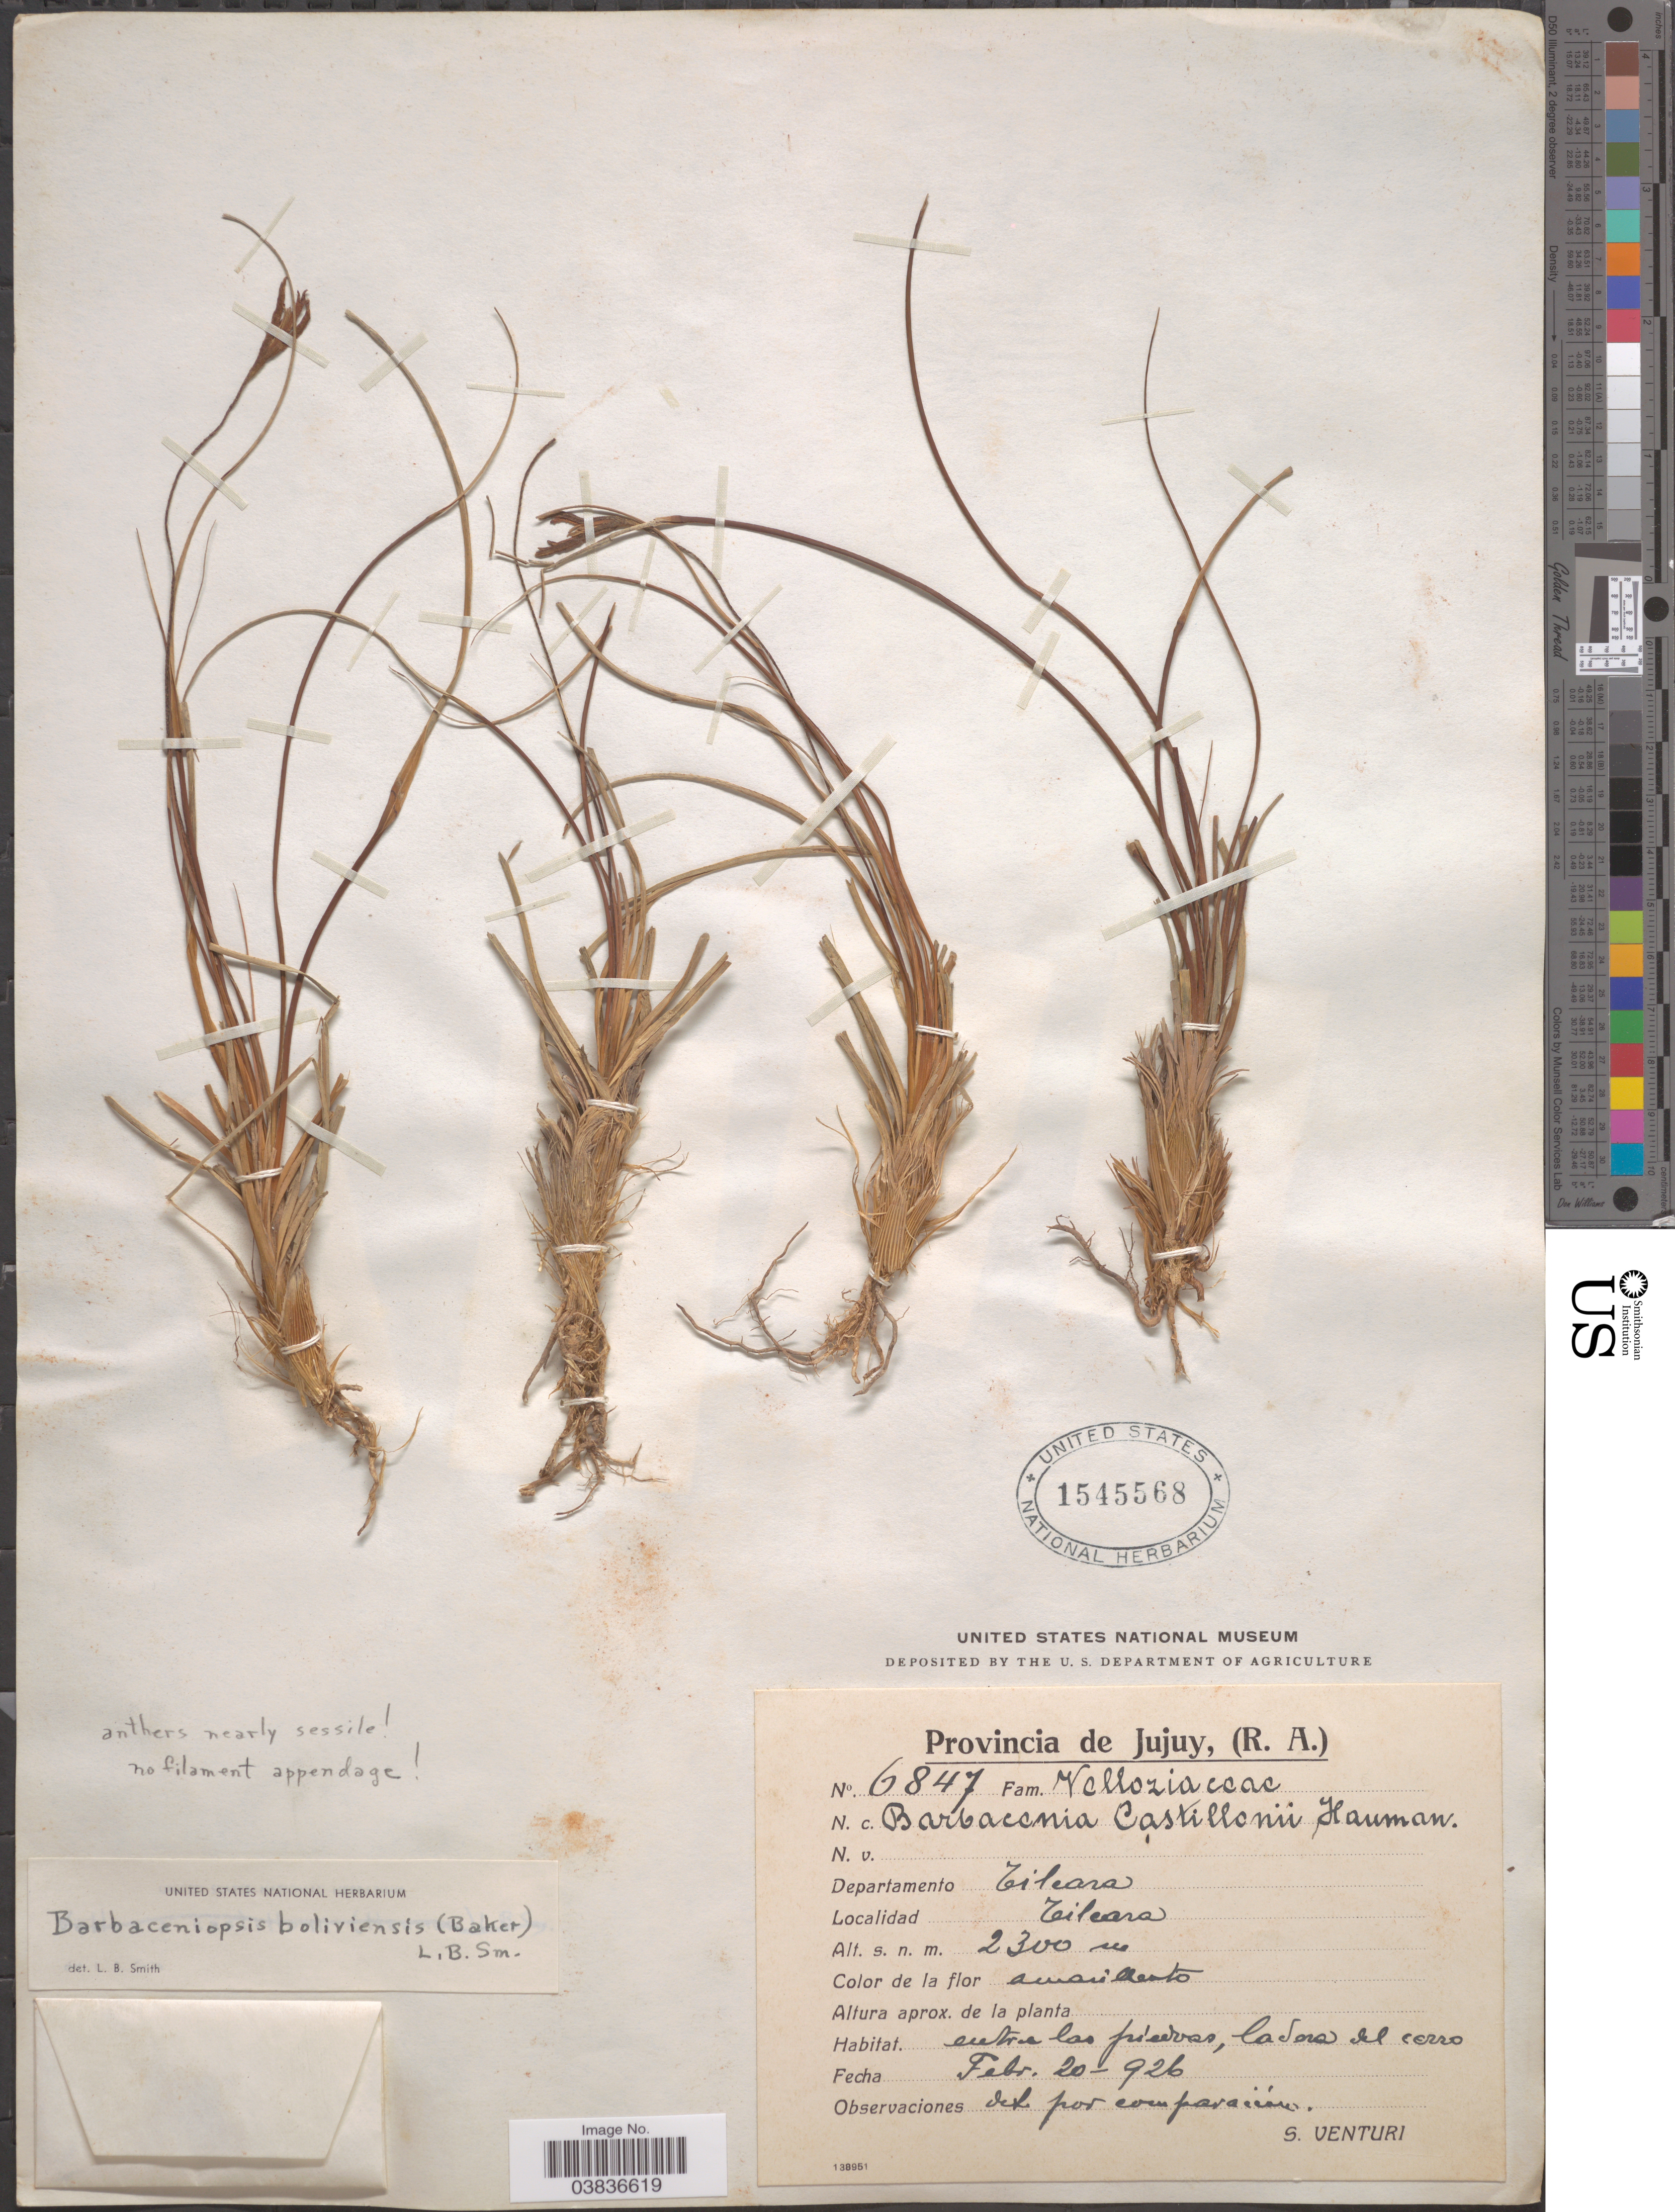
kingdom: Plantae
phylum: Tracheophyta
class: Liliopsida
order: Pandanales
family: Velloziaceae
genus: Barbaceniopsis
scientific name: Barbaceniopsis castillonii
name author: (Hauman) Ibisch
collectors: S. Venturi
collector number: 6847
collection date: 1926-02-20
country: Argentina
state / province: Jujuy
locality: Departamento Tilcara.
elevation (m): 2300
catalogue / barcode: US 1545568